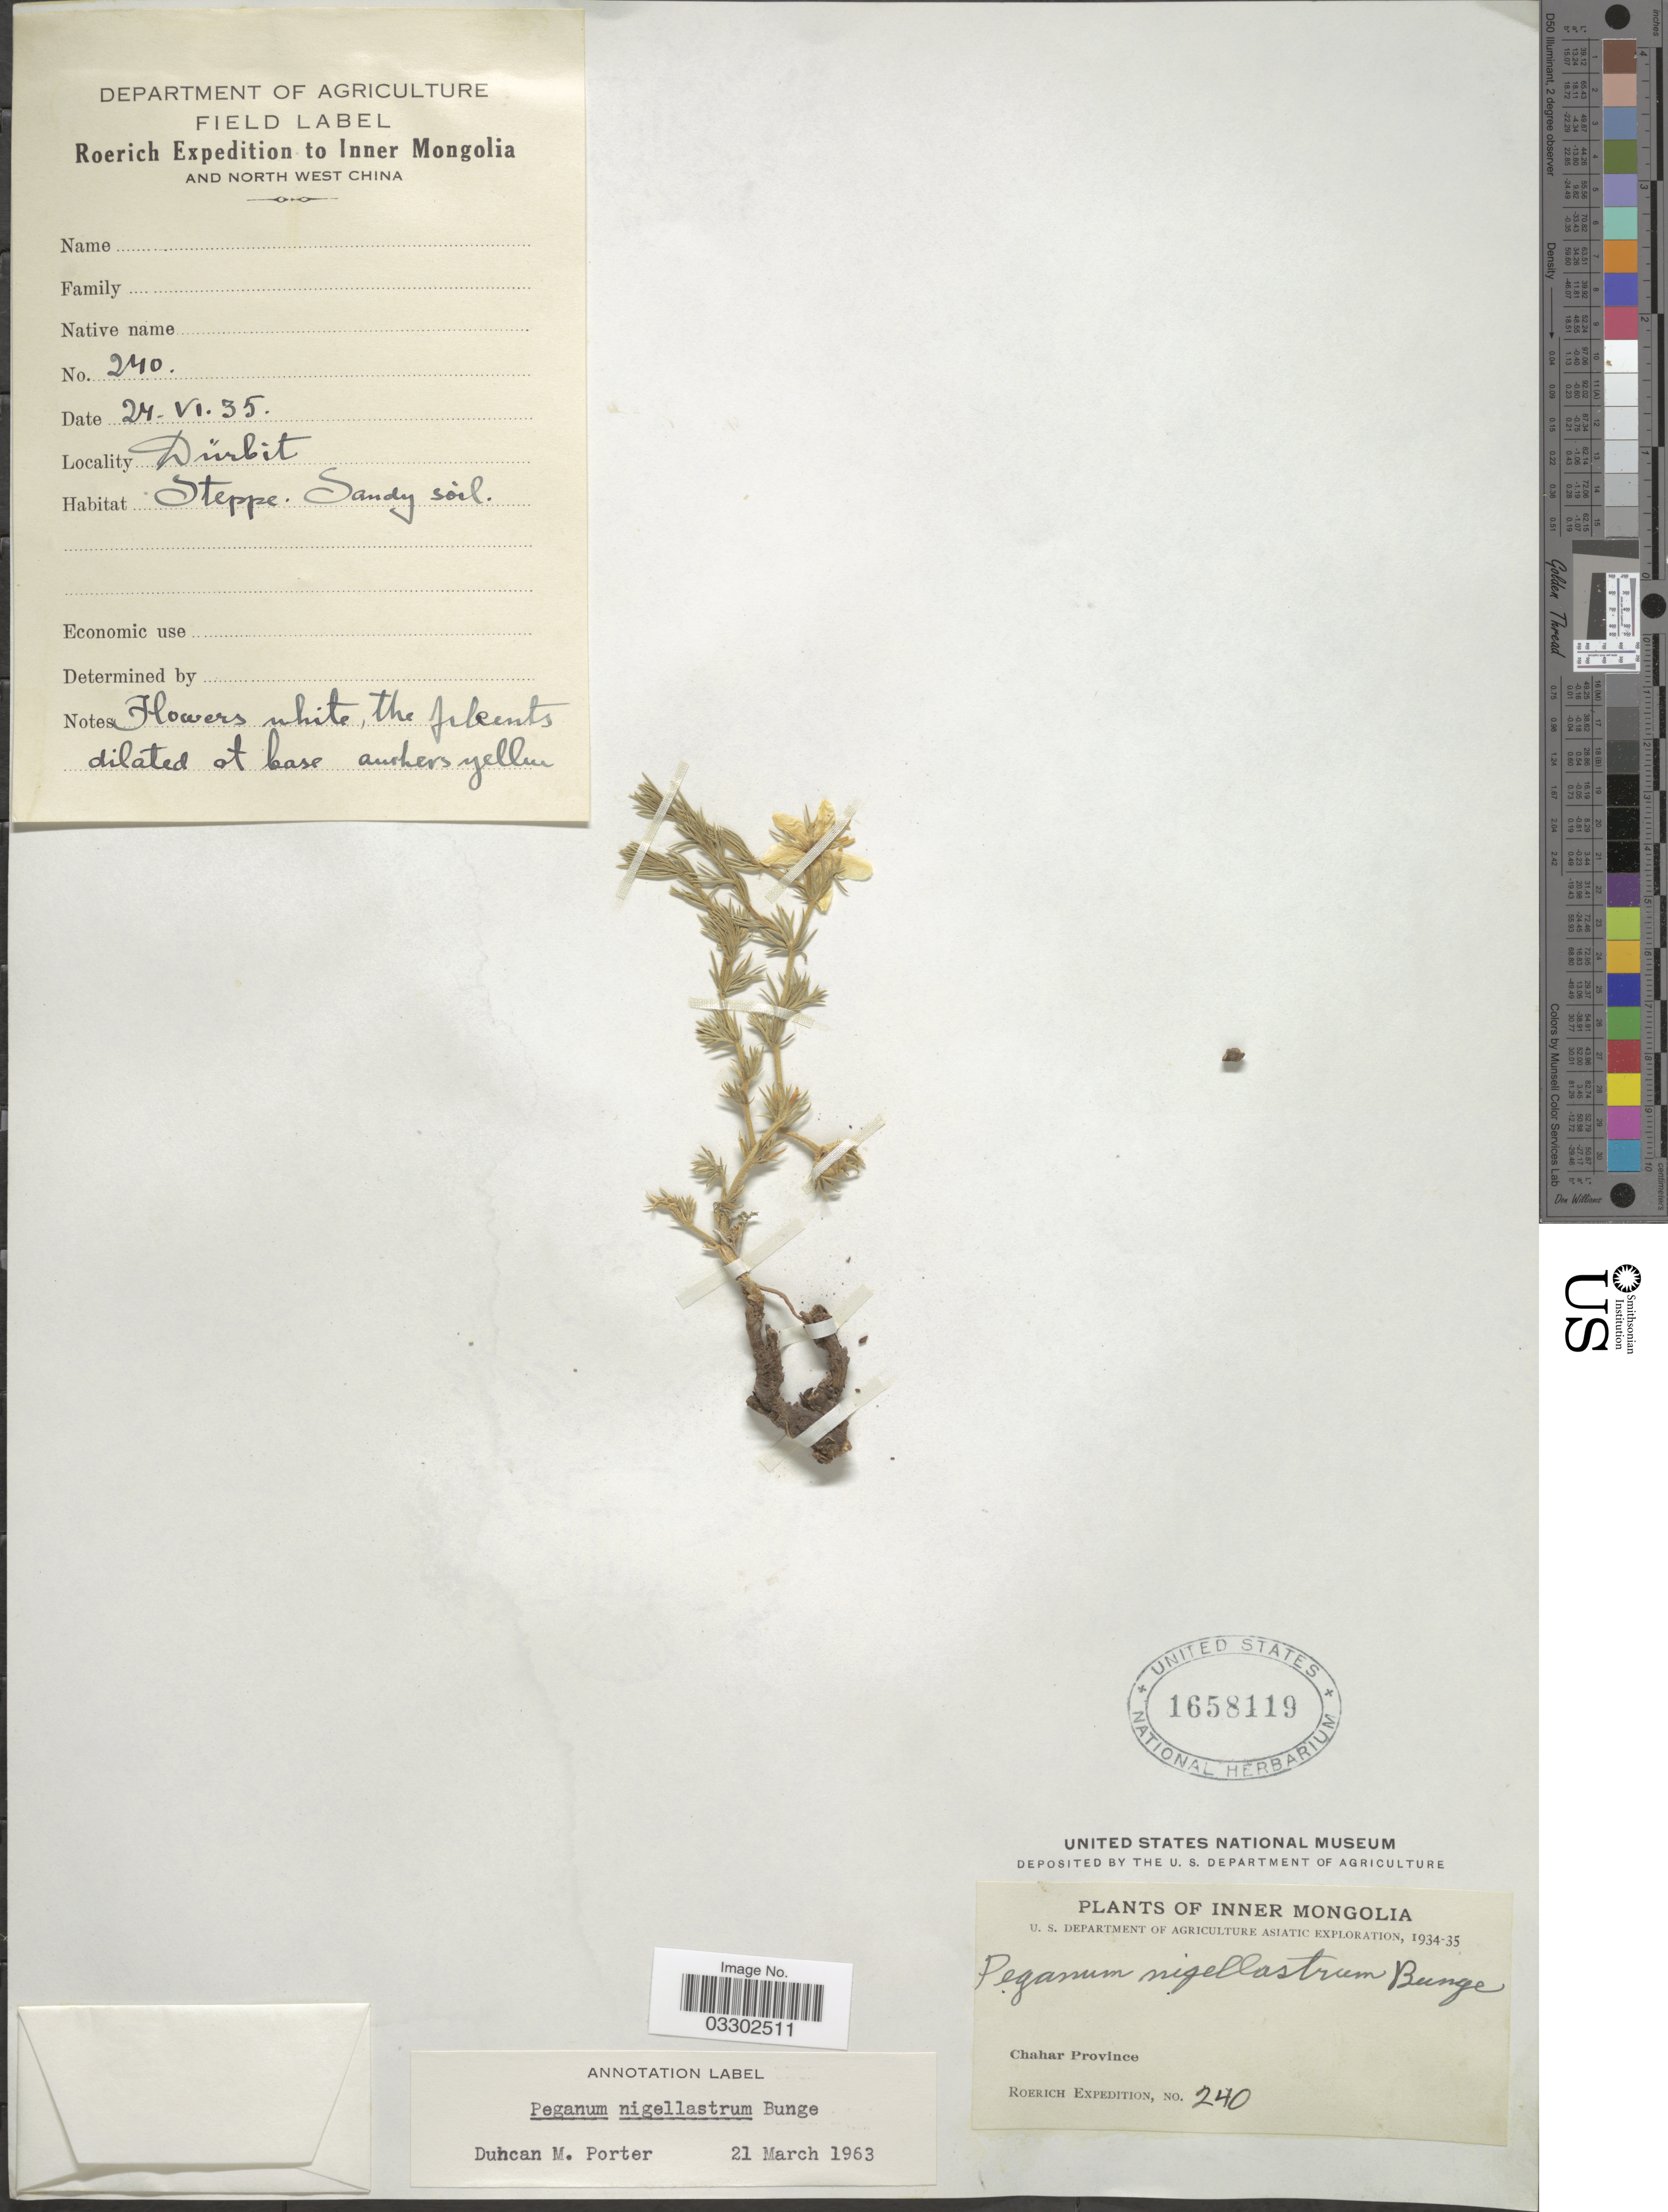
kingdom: Plantae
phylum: Tracheophyta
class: Magnoliopsida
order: Sapindales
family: Tetradiclidaceae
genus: Peganum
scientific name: Peganum nigellastrum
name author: Bunge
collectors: Roerich Expedition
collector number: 240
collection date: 1935-06-24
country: China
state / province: Nei Monggol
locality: Inner Mongolia and North West China. Dürbit. Chahar Province.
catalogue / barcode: US 1658119